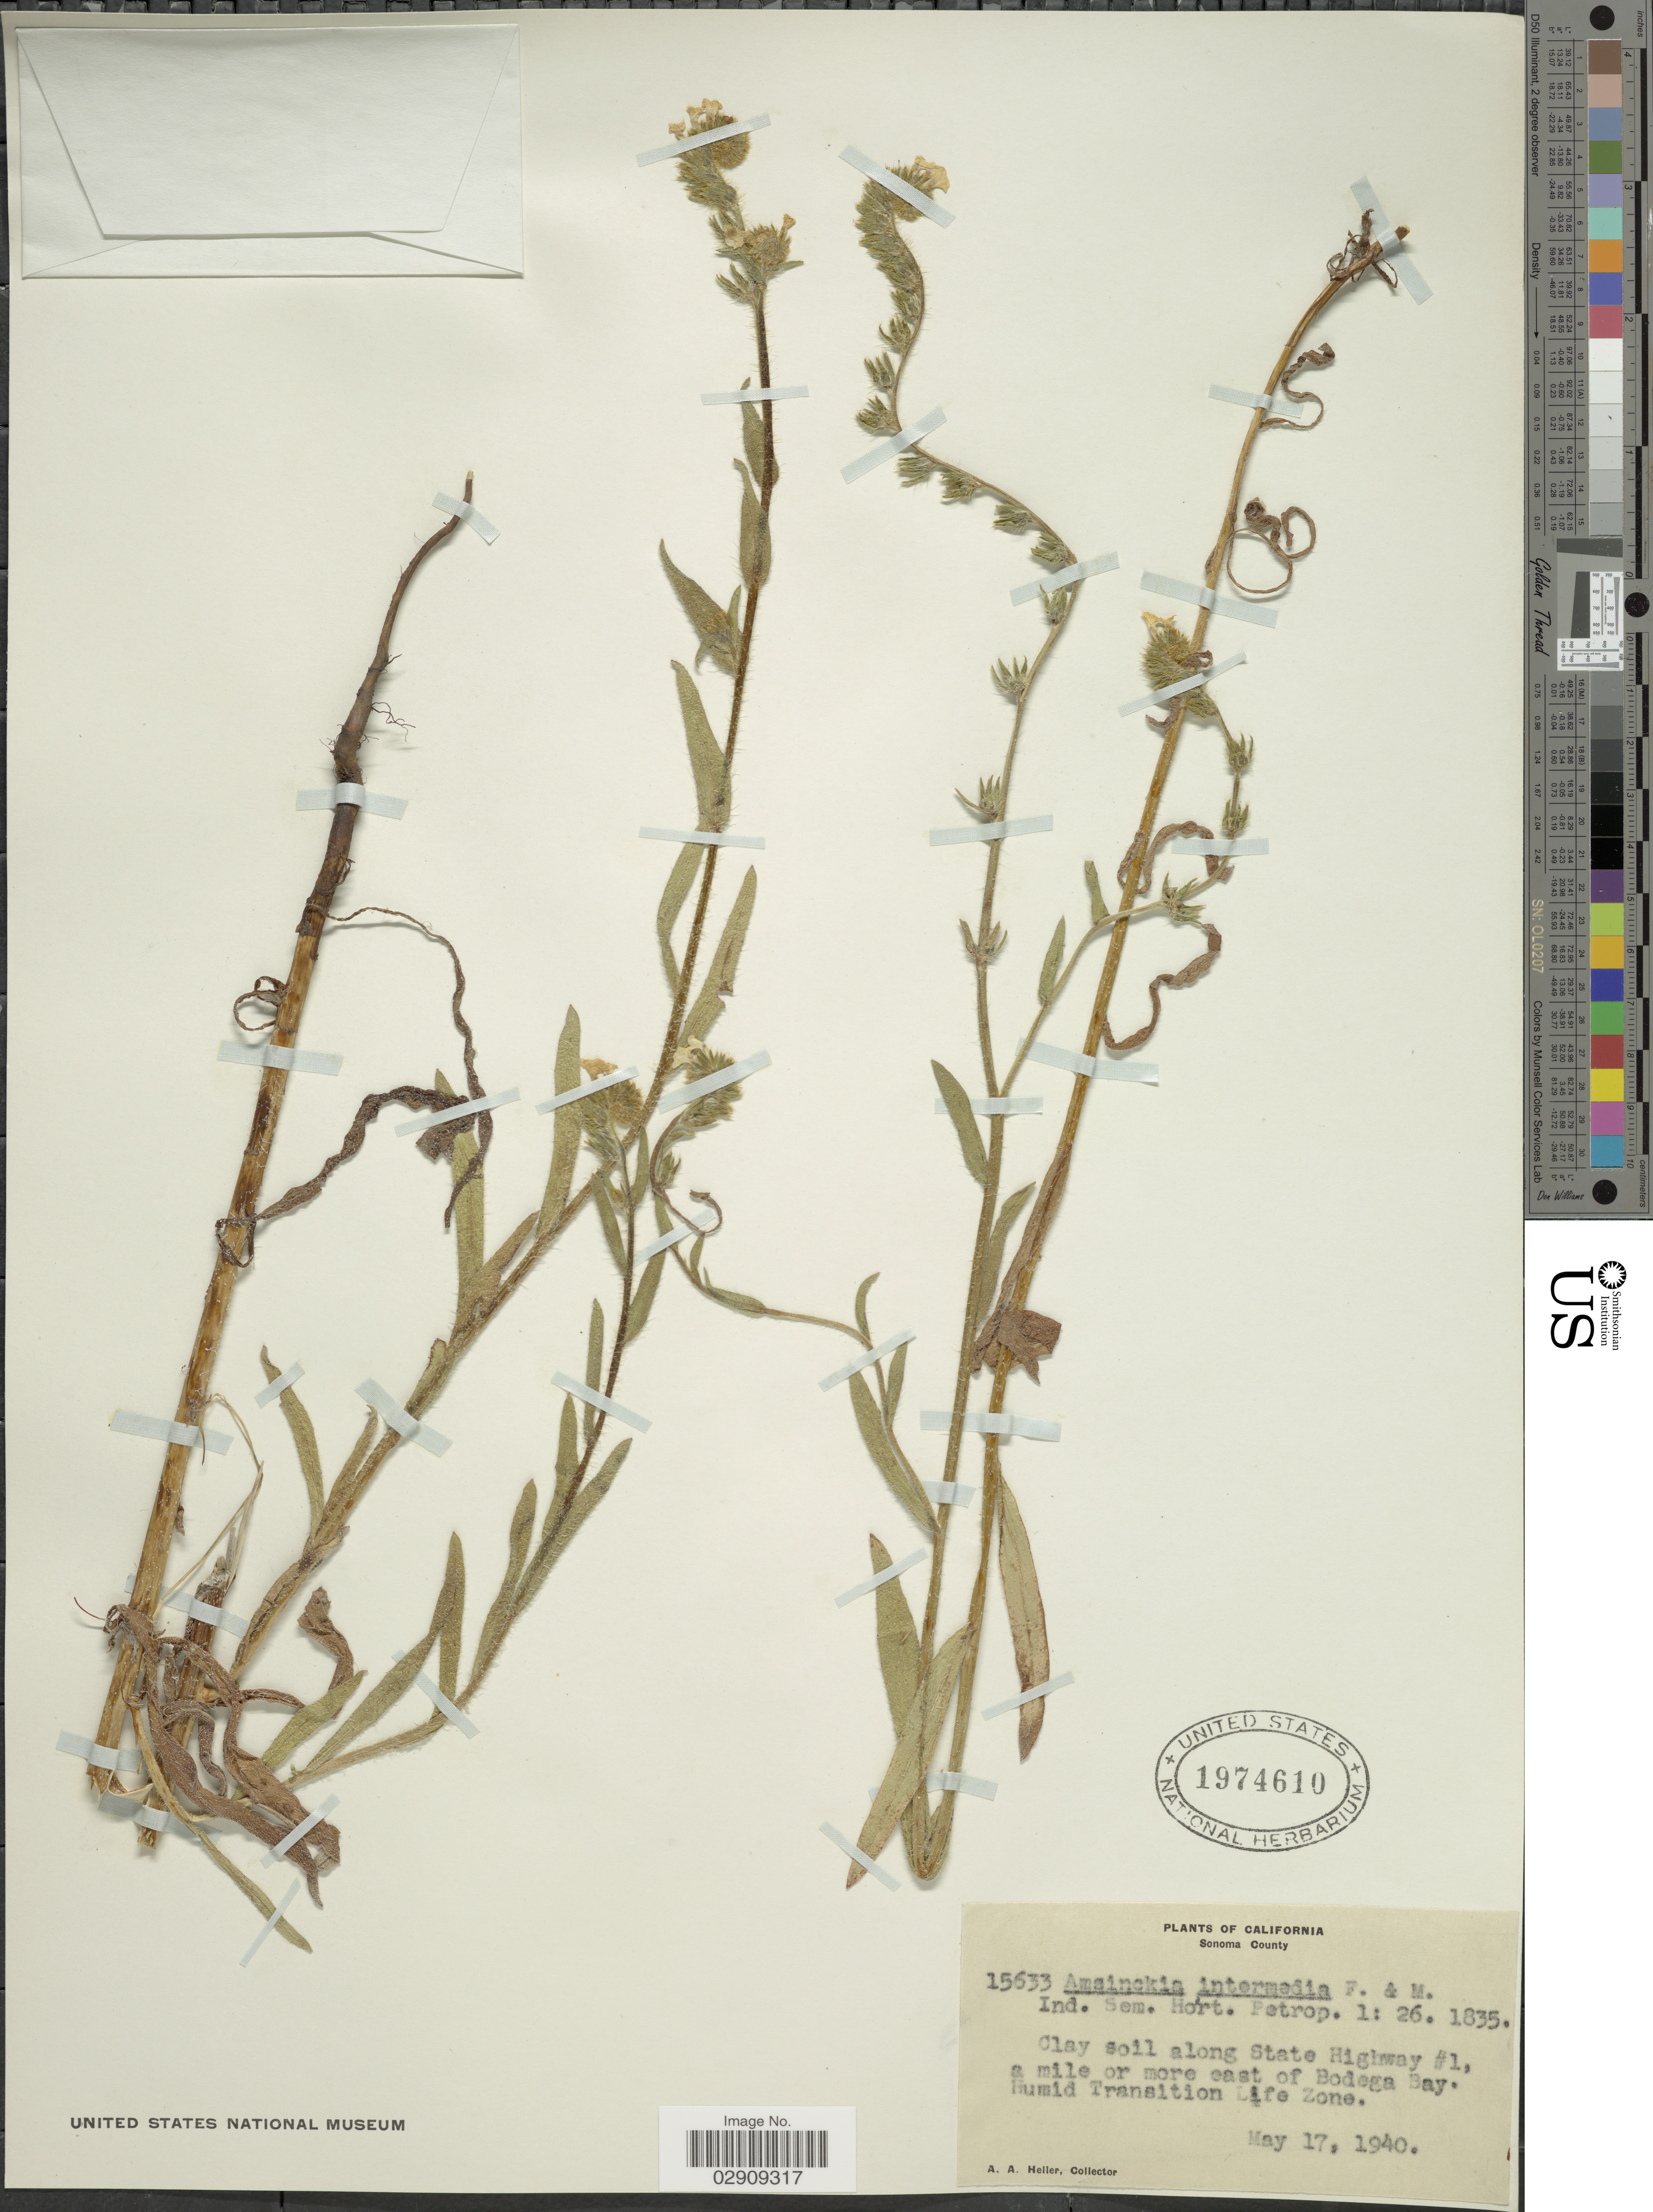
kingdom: Plantae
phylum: Tracheophyta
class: Magnoliopsida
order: Boraginales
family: Boraginaceae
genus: Amsinckia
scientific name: Amsinckia menziesii var. intermedia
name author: (Fisch. & C.A. Mey.) Ganders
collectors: A. A. Heller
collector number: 15633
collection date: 1940-05-17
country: United States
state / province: California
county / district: Sonoma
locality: Sonoma County. Along State Highway #1, a mile or more east of Bodega Bay. Humid Transition Life Zone.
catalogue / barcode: US 1974610